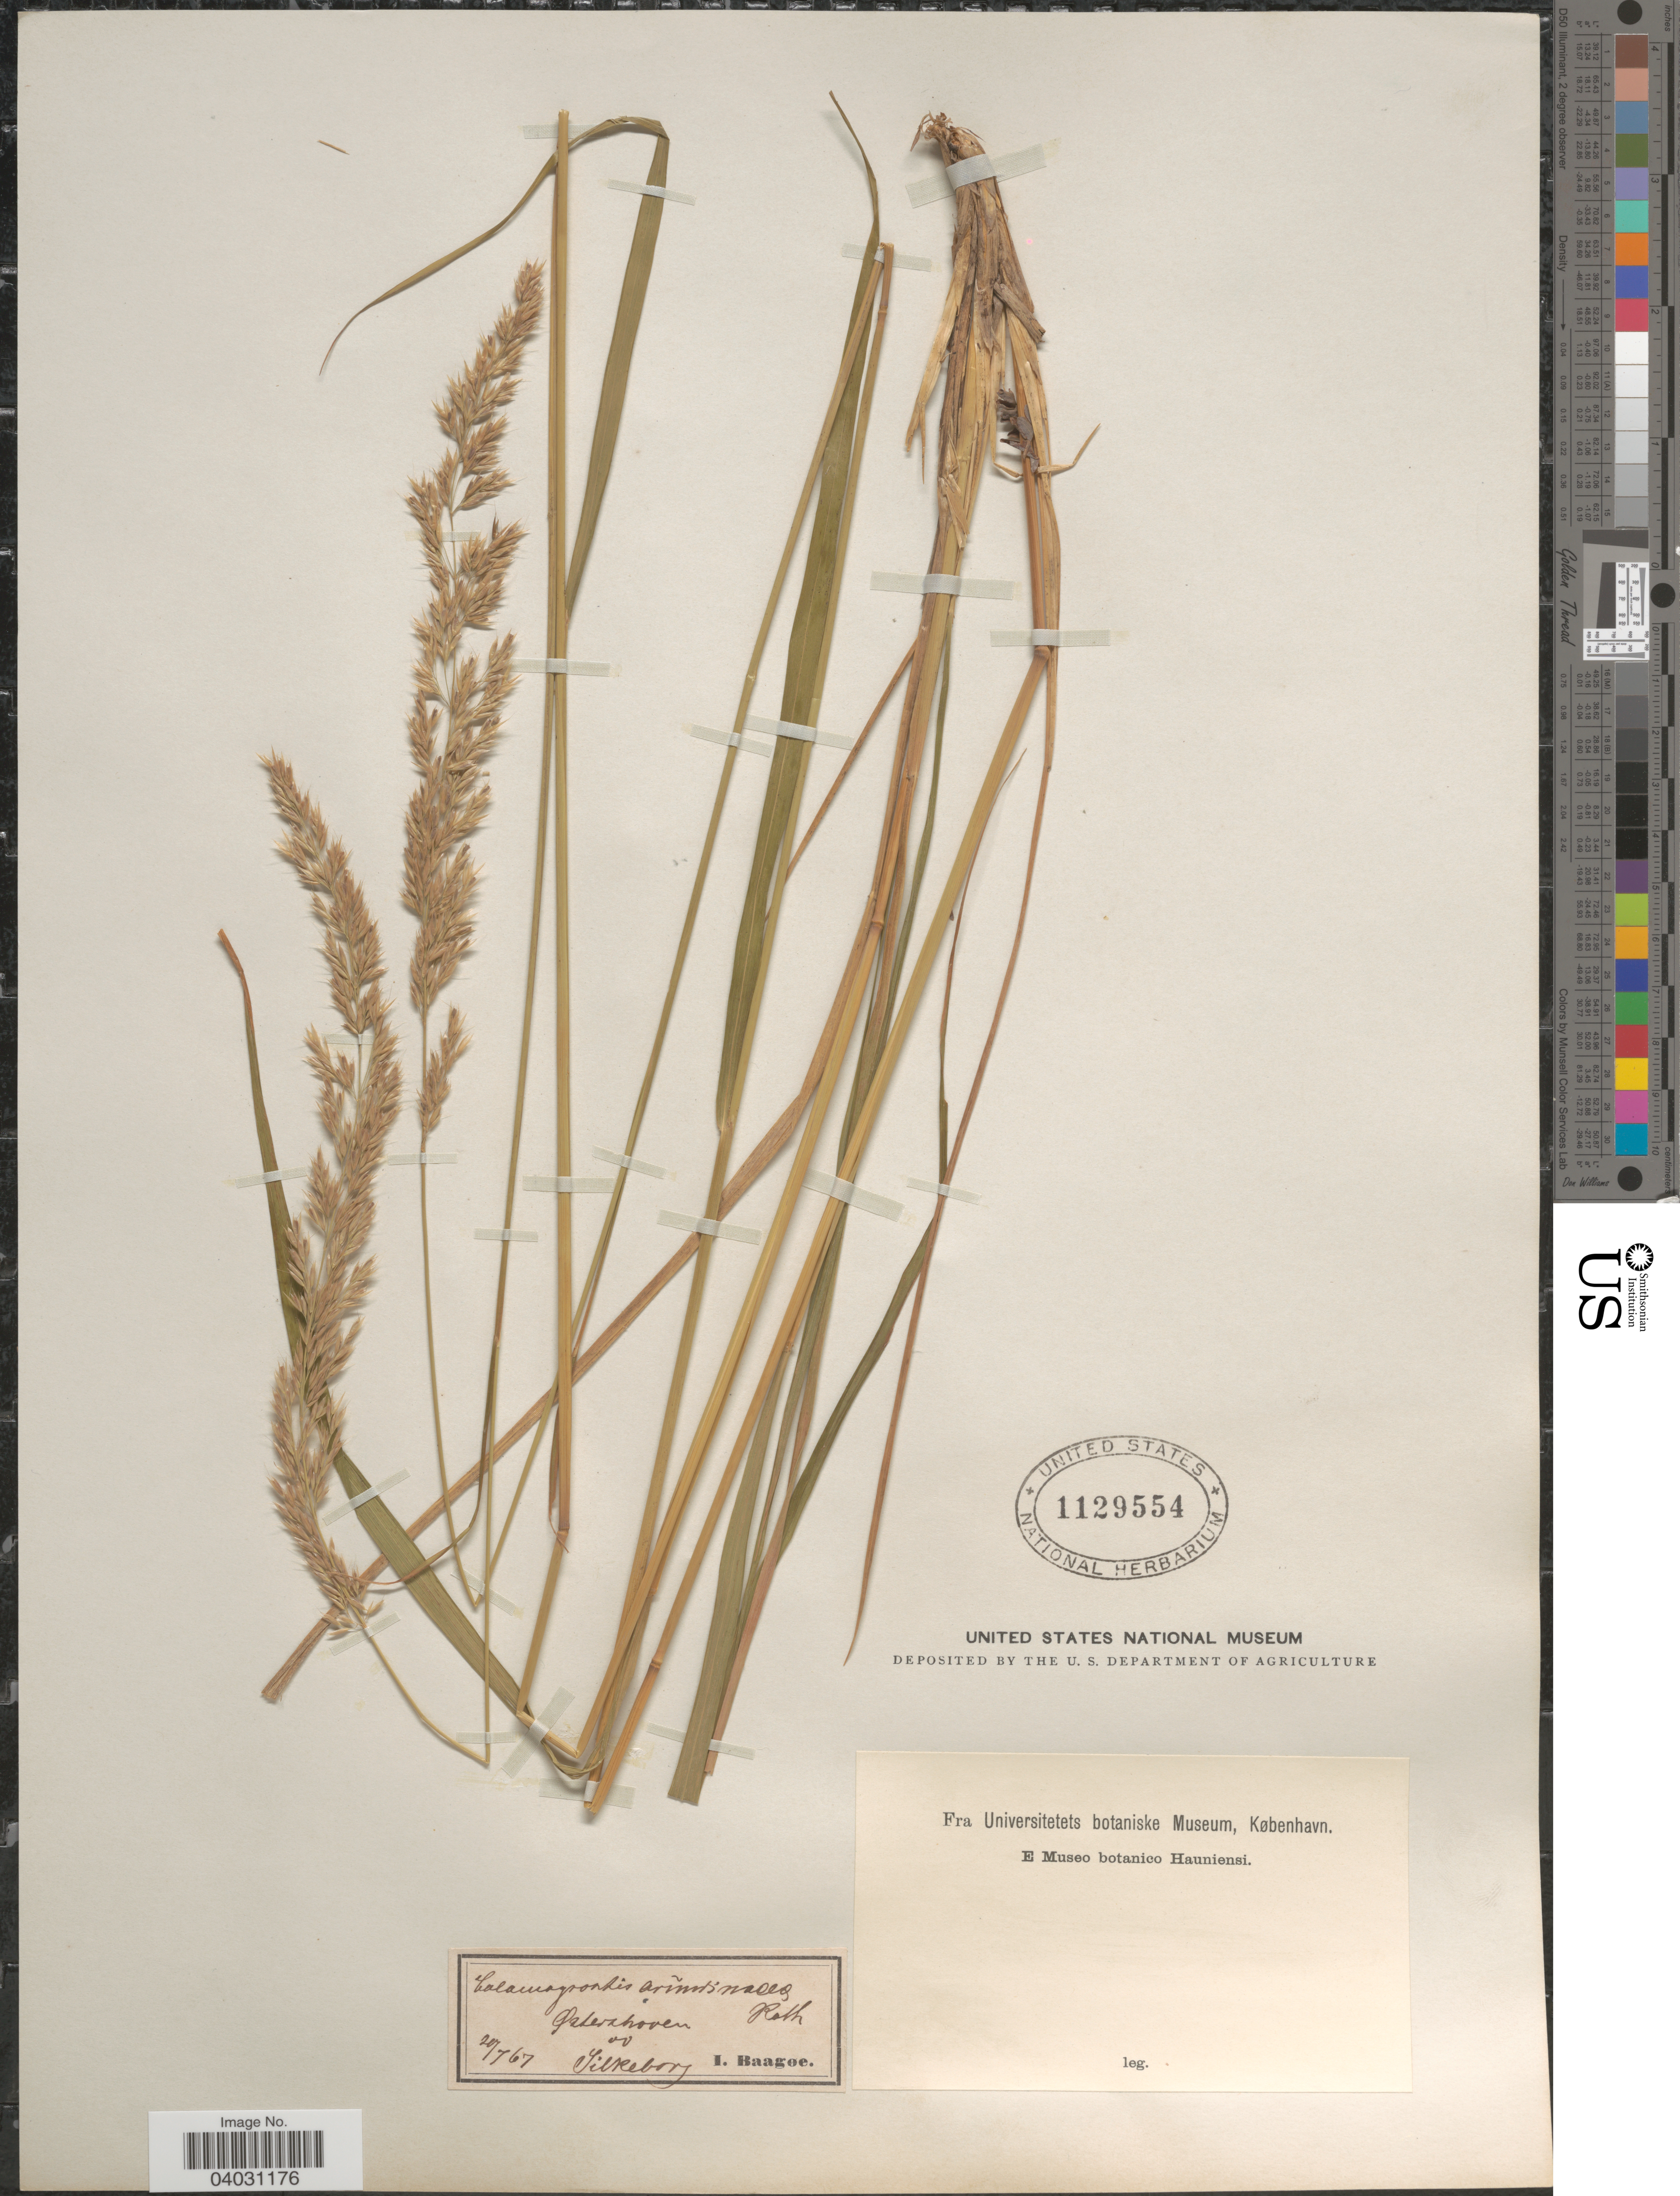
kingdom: Plantae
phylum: Tracheophyta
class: Liliopsida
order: Poales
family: Poaceae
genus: Calamagrostis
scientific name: Calamagrostis arundinacea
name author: (L.) Roth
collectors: I. Baagøe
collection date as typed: Transcribed d/m/y: 20/7/67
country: Denmark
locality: Østerhaven od Silkeborg.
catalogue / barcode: US 1129554